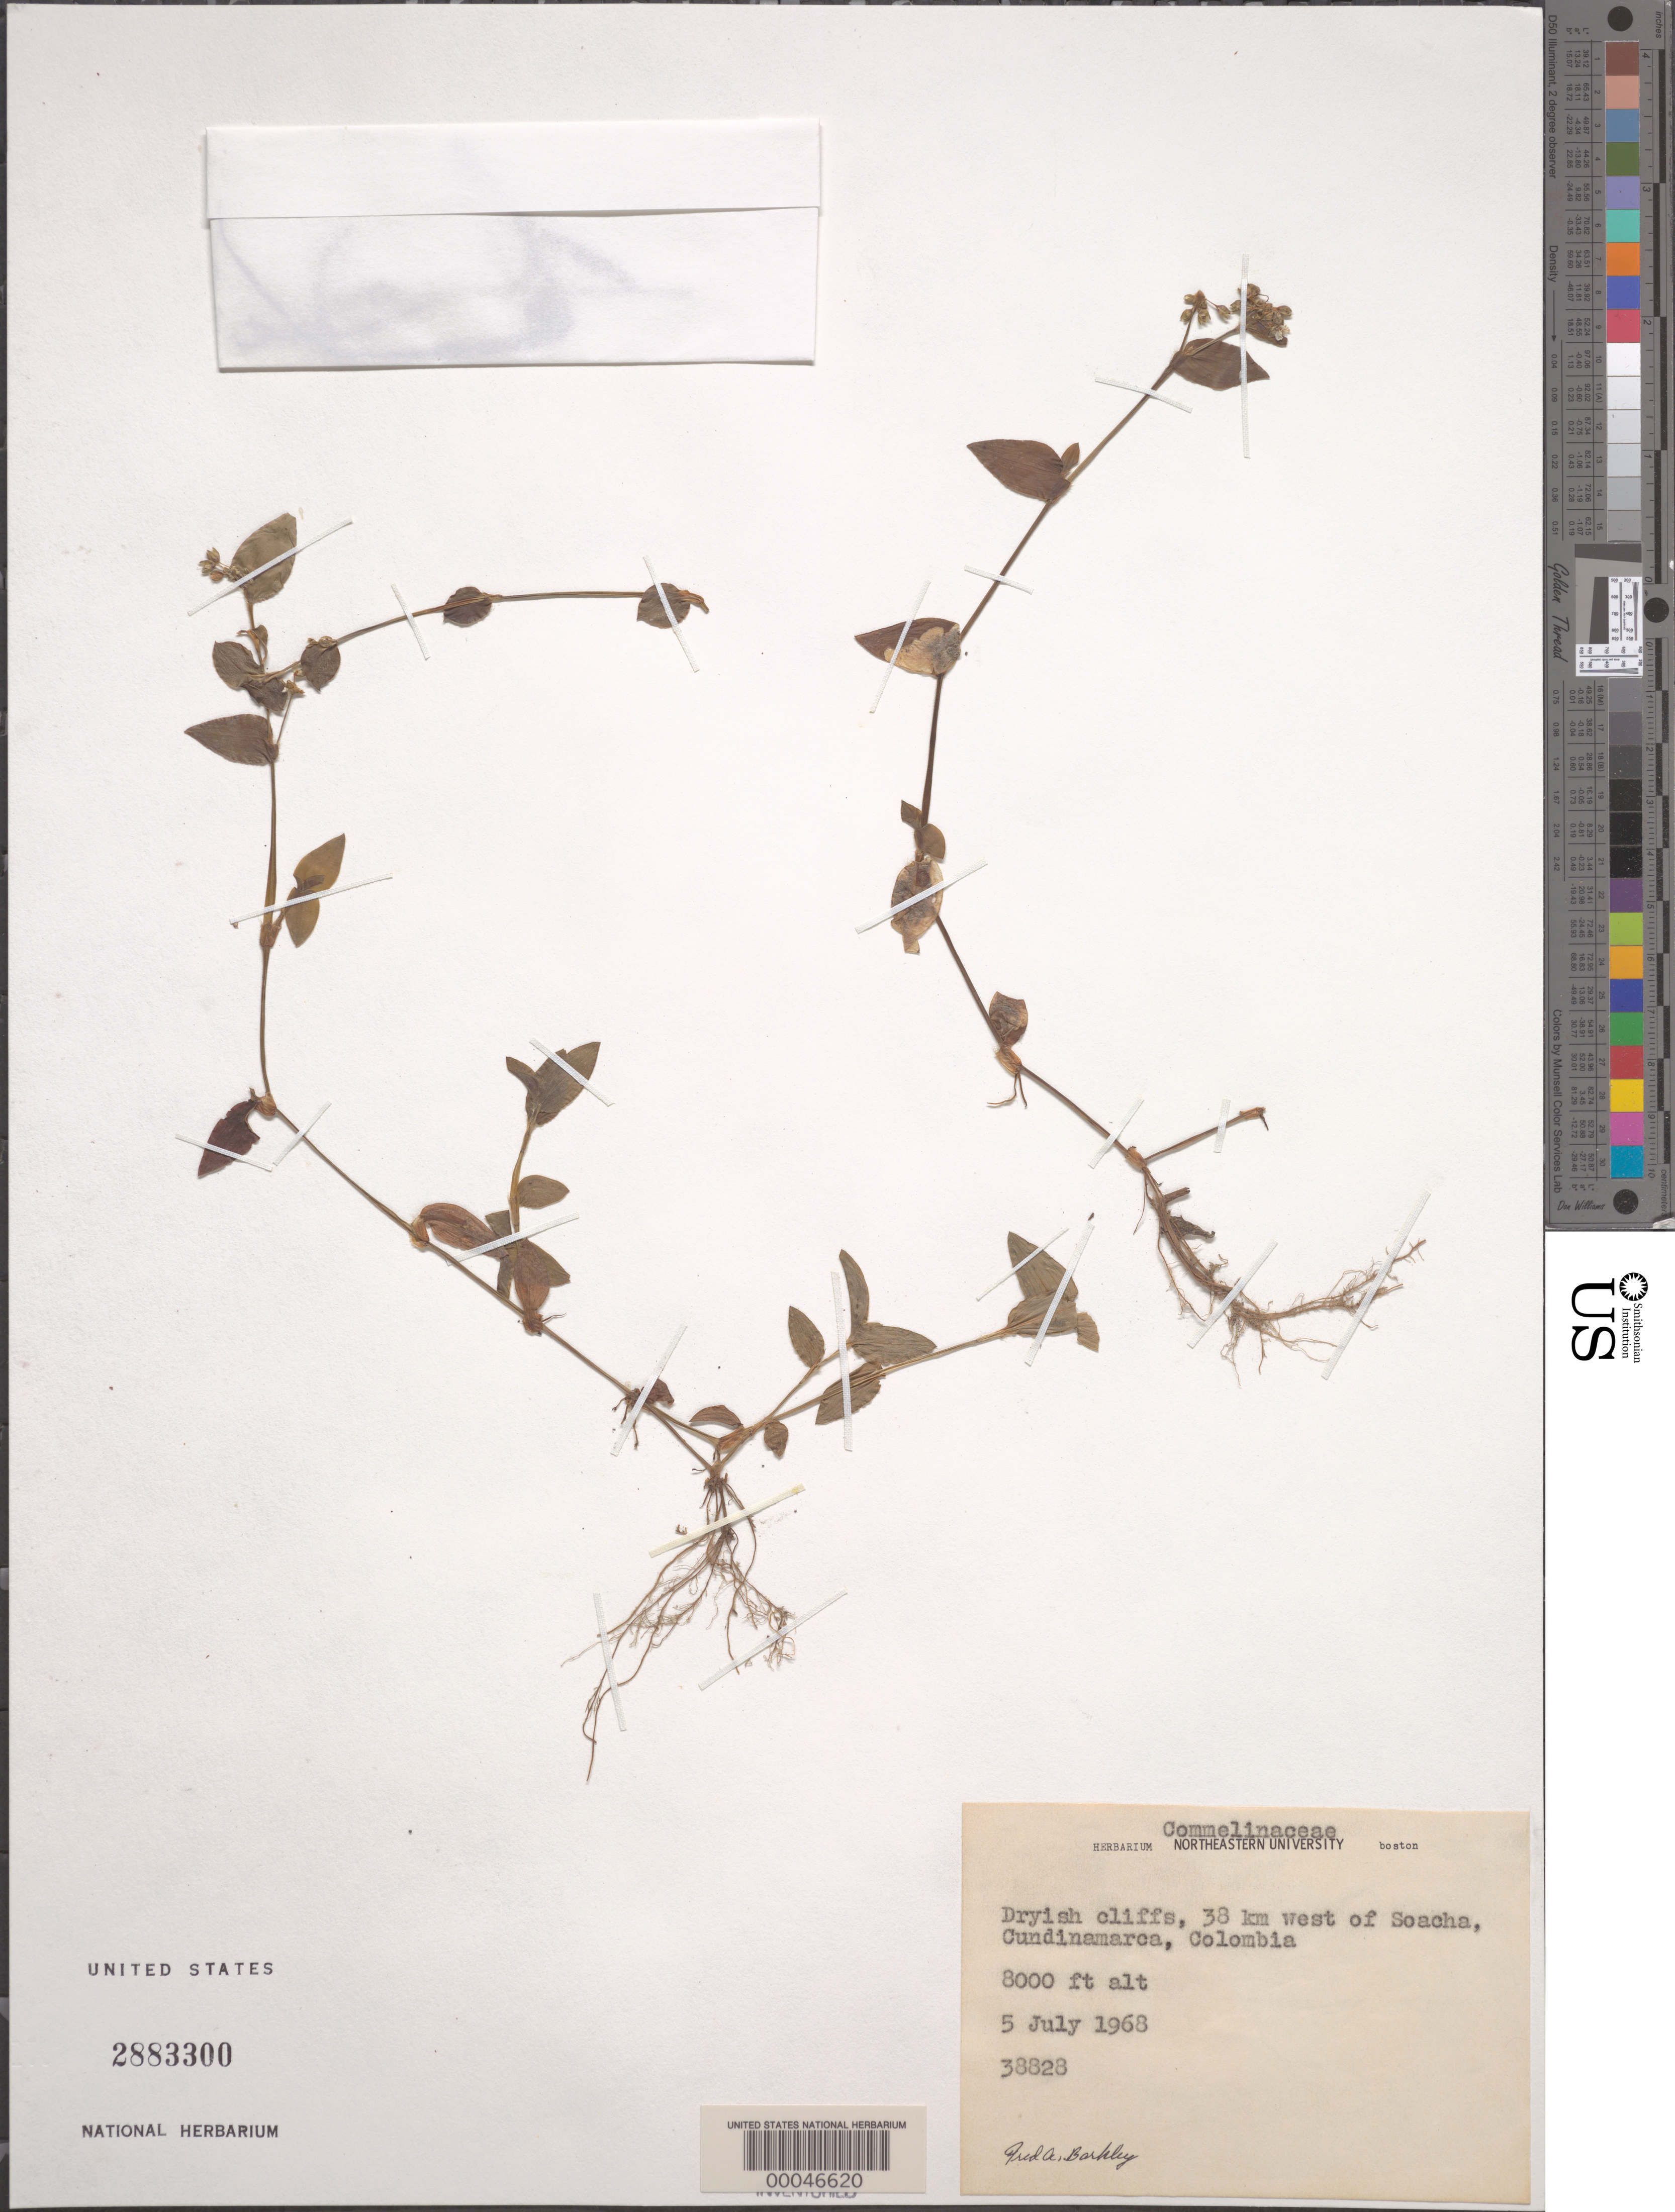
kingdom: Plantae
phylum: Tracheophyta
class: Liliopsida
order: Commelinales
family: Commelinaceae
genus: Callisia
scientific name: Callisia sp.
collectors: F. A. Barkley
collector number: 38828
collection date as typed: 05 Jul 1968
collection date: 1968-07-05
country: Colombia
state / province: Cundinamarca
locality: W of Soacha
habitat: Dry cliffs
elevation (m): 2440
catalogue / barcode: US 2883300